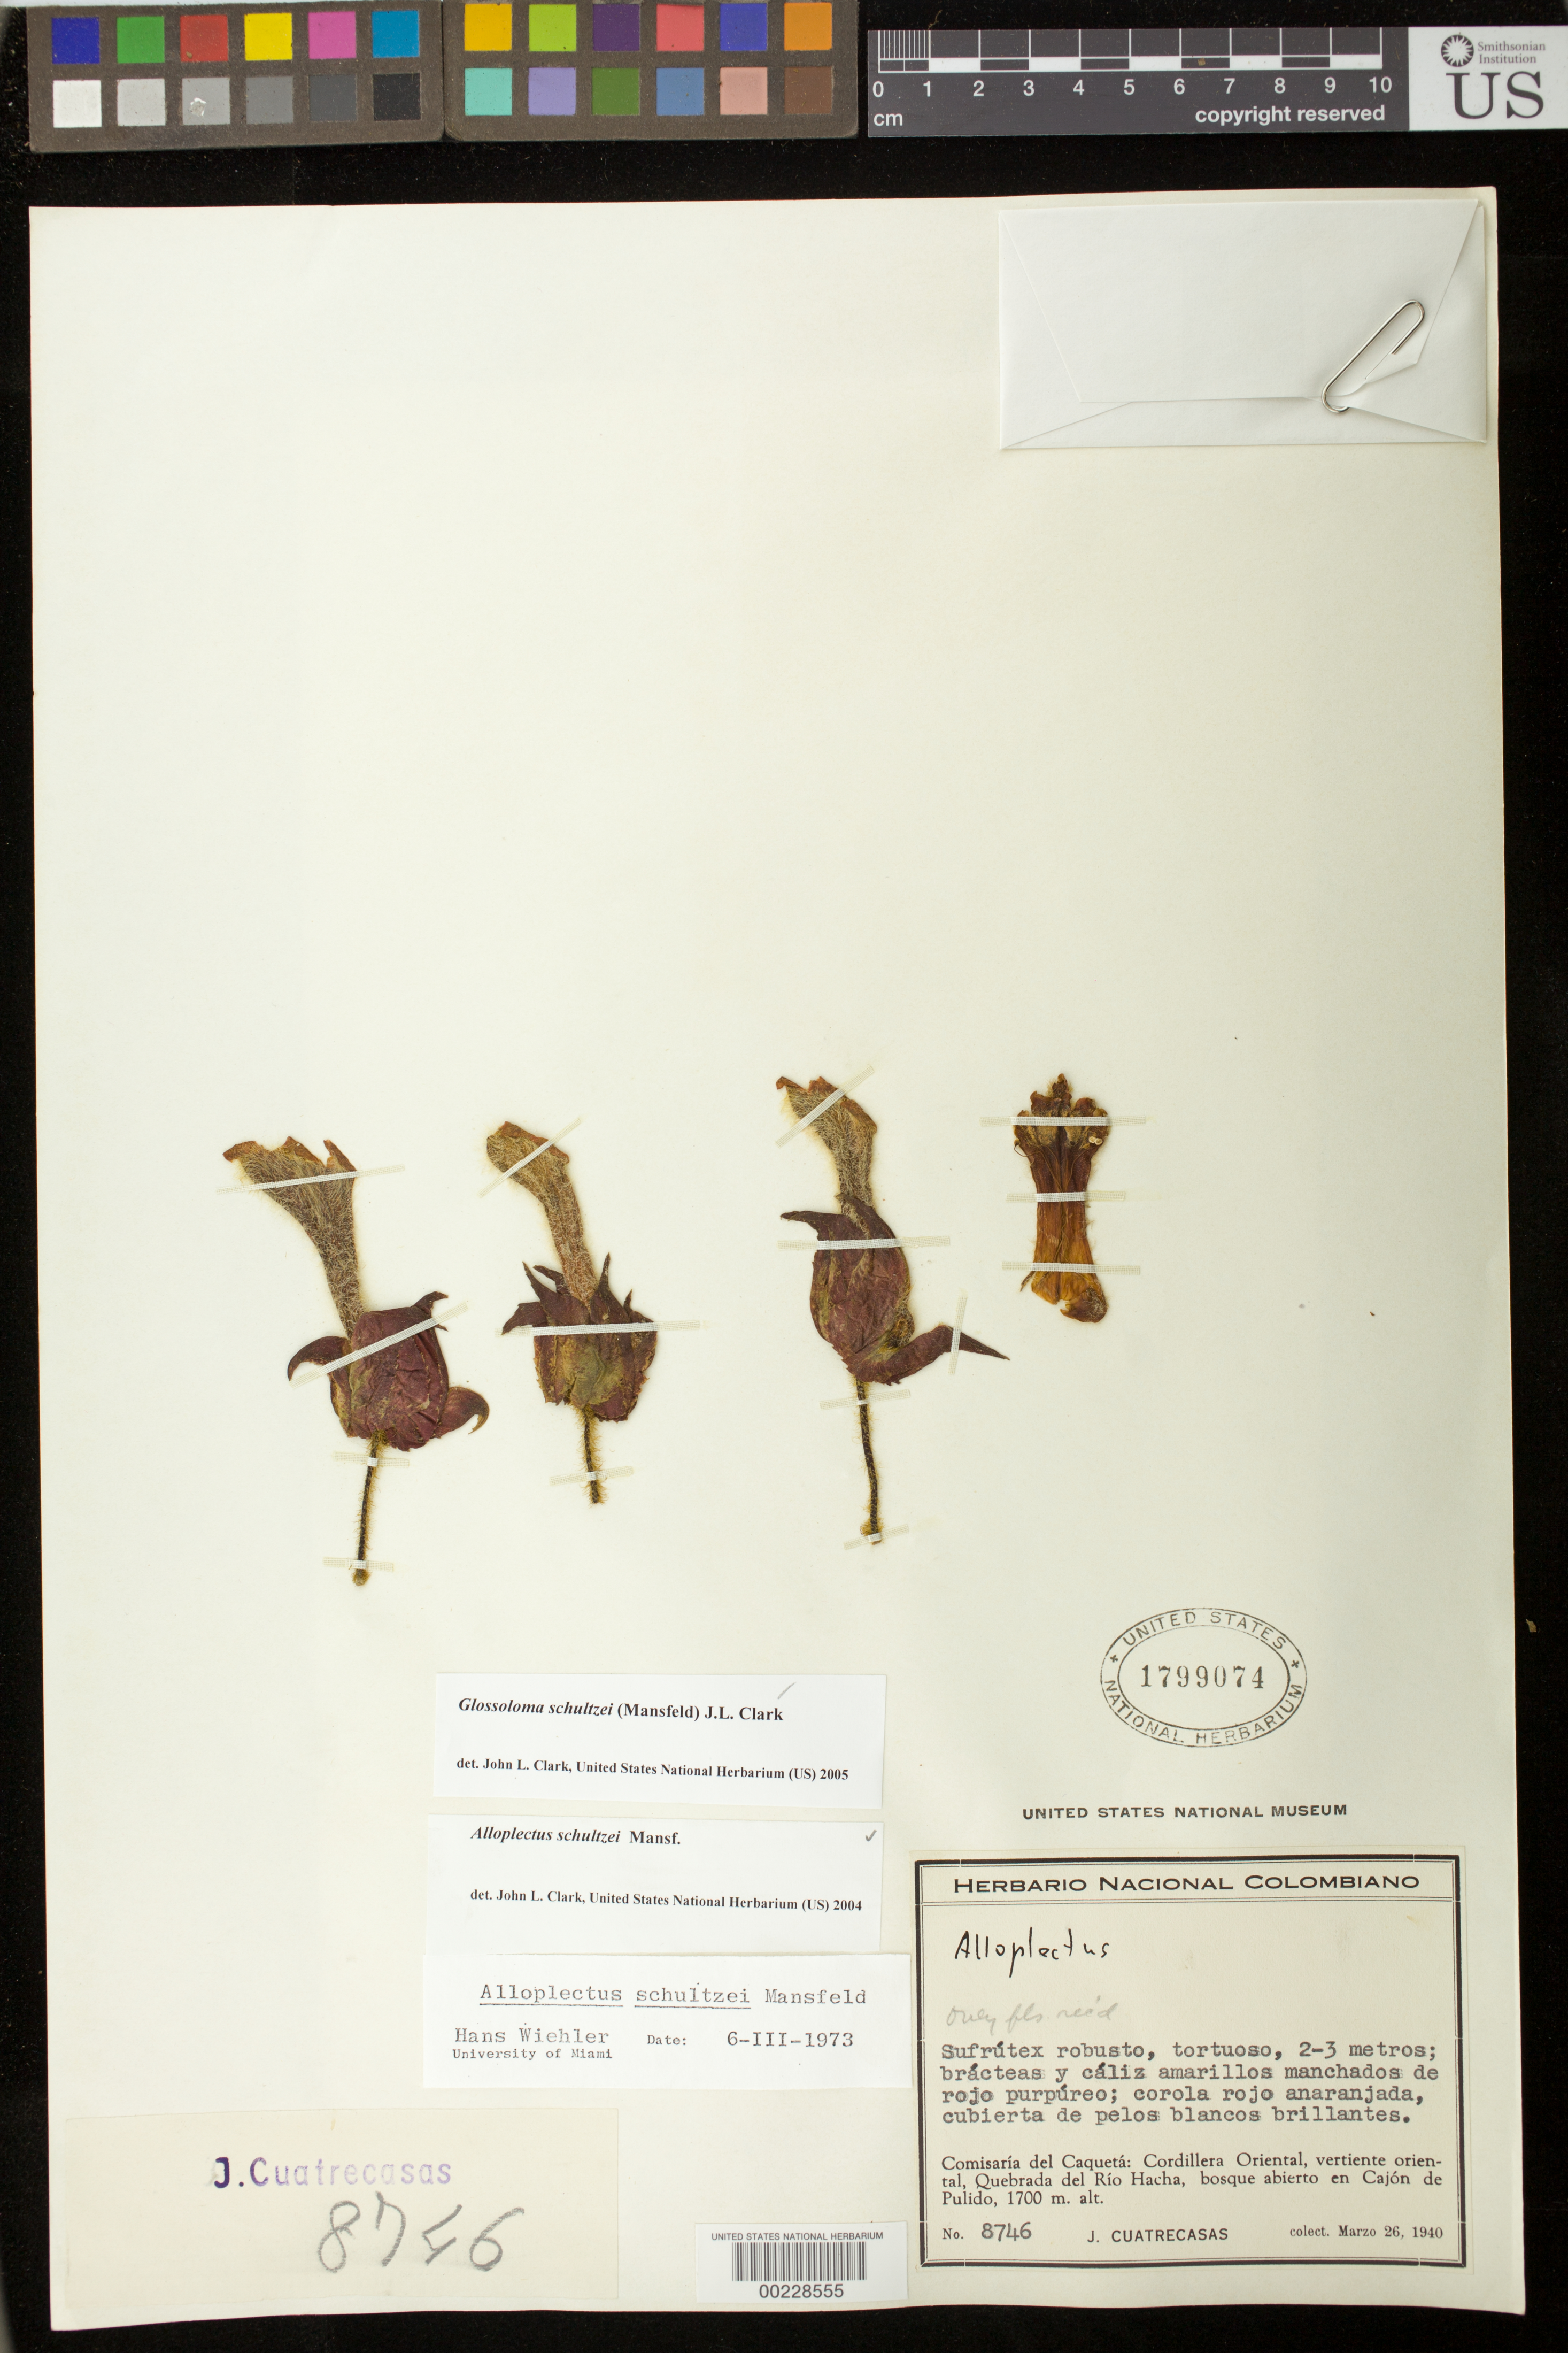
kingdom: Plantae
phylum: Tracheophyta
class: Magnoliopsida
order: Lamiales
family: Gesneriaceae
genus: Glossoloma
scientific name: Glossoloma schultzei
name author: (Mansf.) J.L. Clark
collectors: J. Cuatrecasas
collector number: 8746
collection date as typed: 26 Mar 1940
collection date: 1940-03-26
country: Colombia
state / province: Caquetá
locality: Cordillera Oriental, vertiente oriental, Quebrada del Rio Hacha, en Cajon de Pulido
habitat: Bosque abierto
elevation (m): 1700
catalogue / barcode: US 1799074